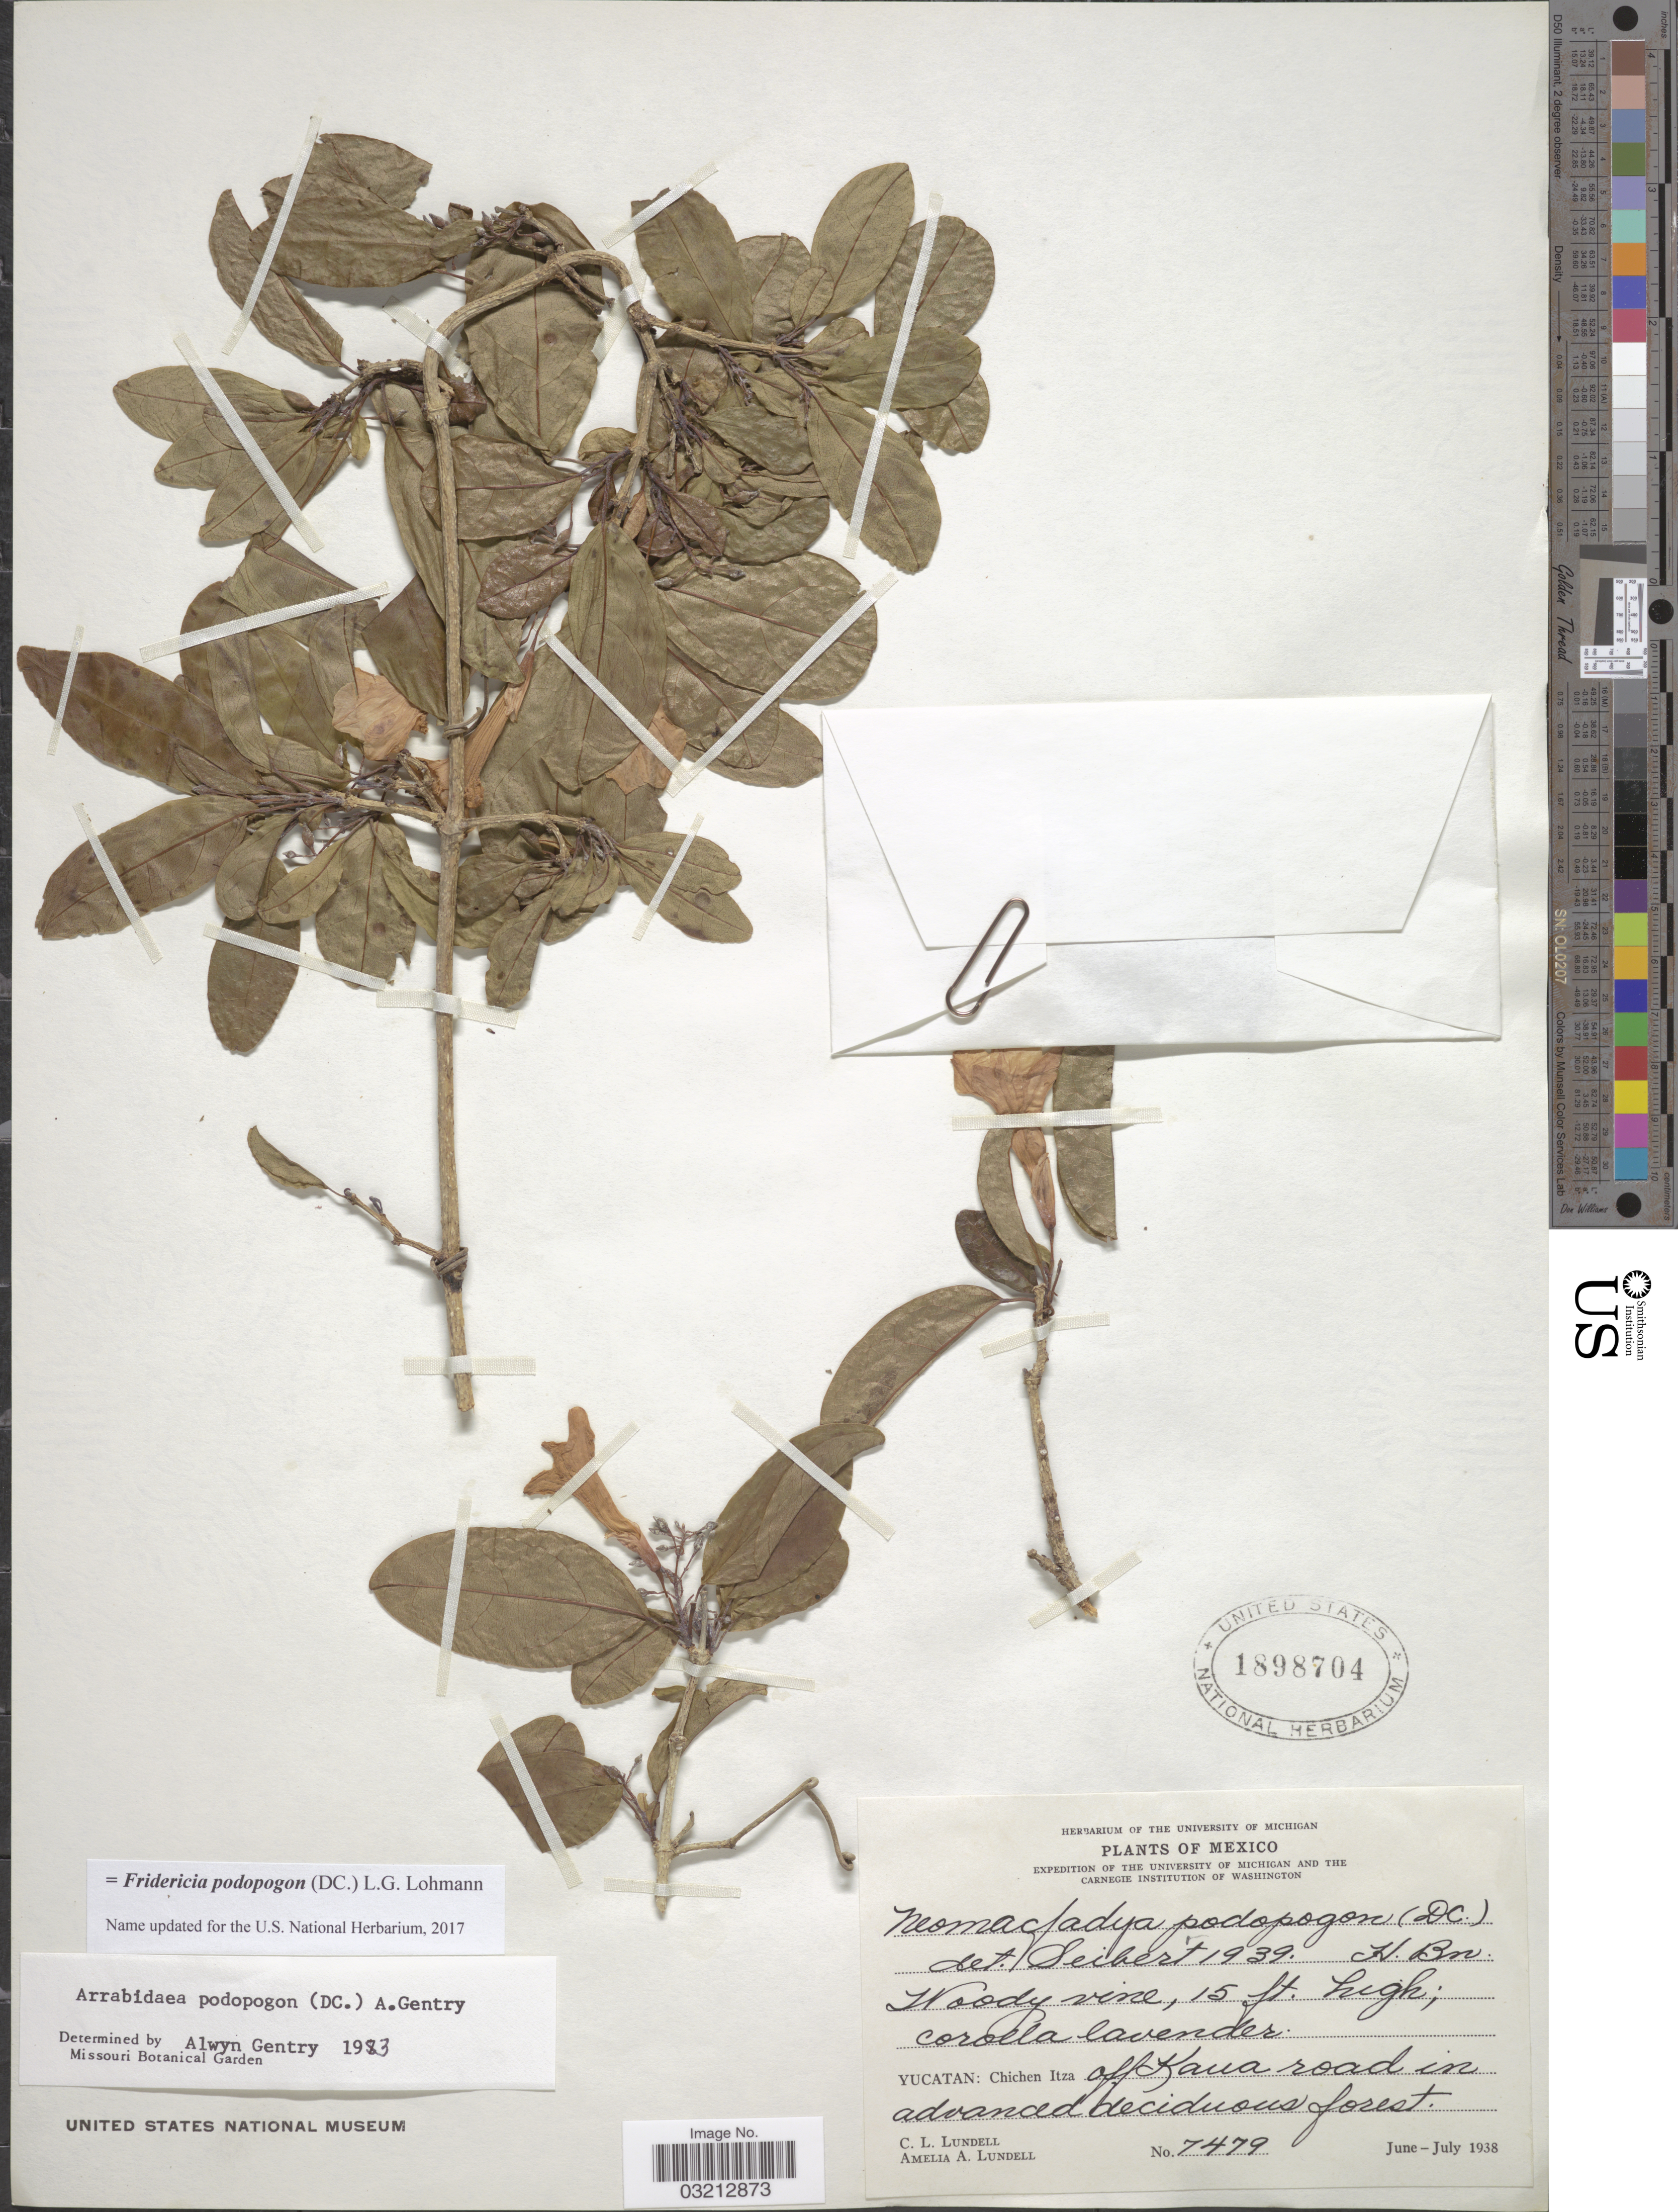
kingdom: Plantae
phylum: Tracheophyta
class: Magnoliopsida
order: Lamiales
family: Bignoniaceae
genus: Fridericia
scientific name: Fridericia podopogon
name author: (DC.) L.G. Lohmann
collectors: C. L. Lundell & A. A. Lundell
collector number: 7479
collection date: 1938-06/1938-07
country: Mexico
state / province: Yucatán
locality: Chichen Itza off Kaua road.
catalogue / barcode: US 1898704